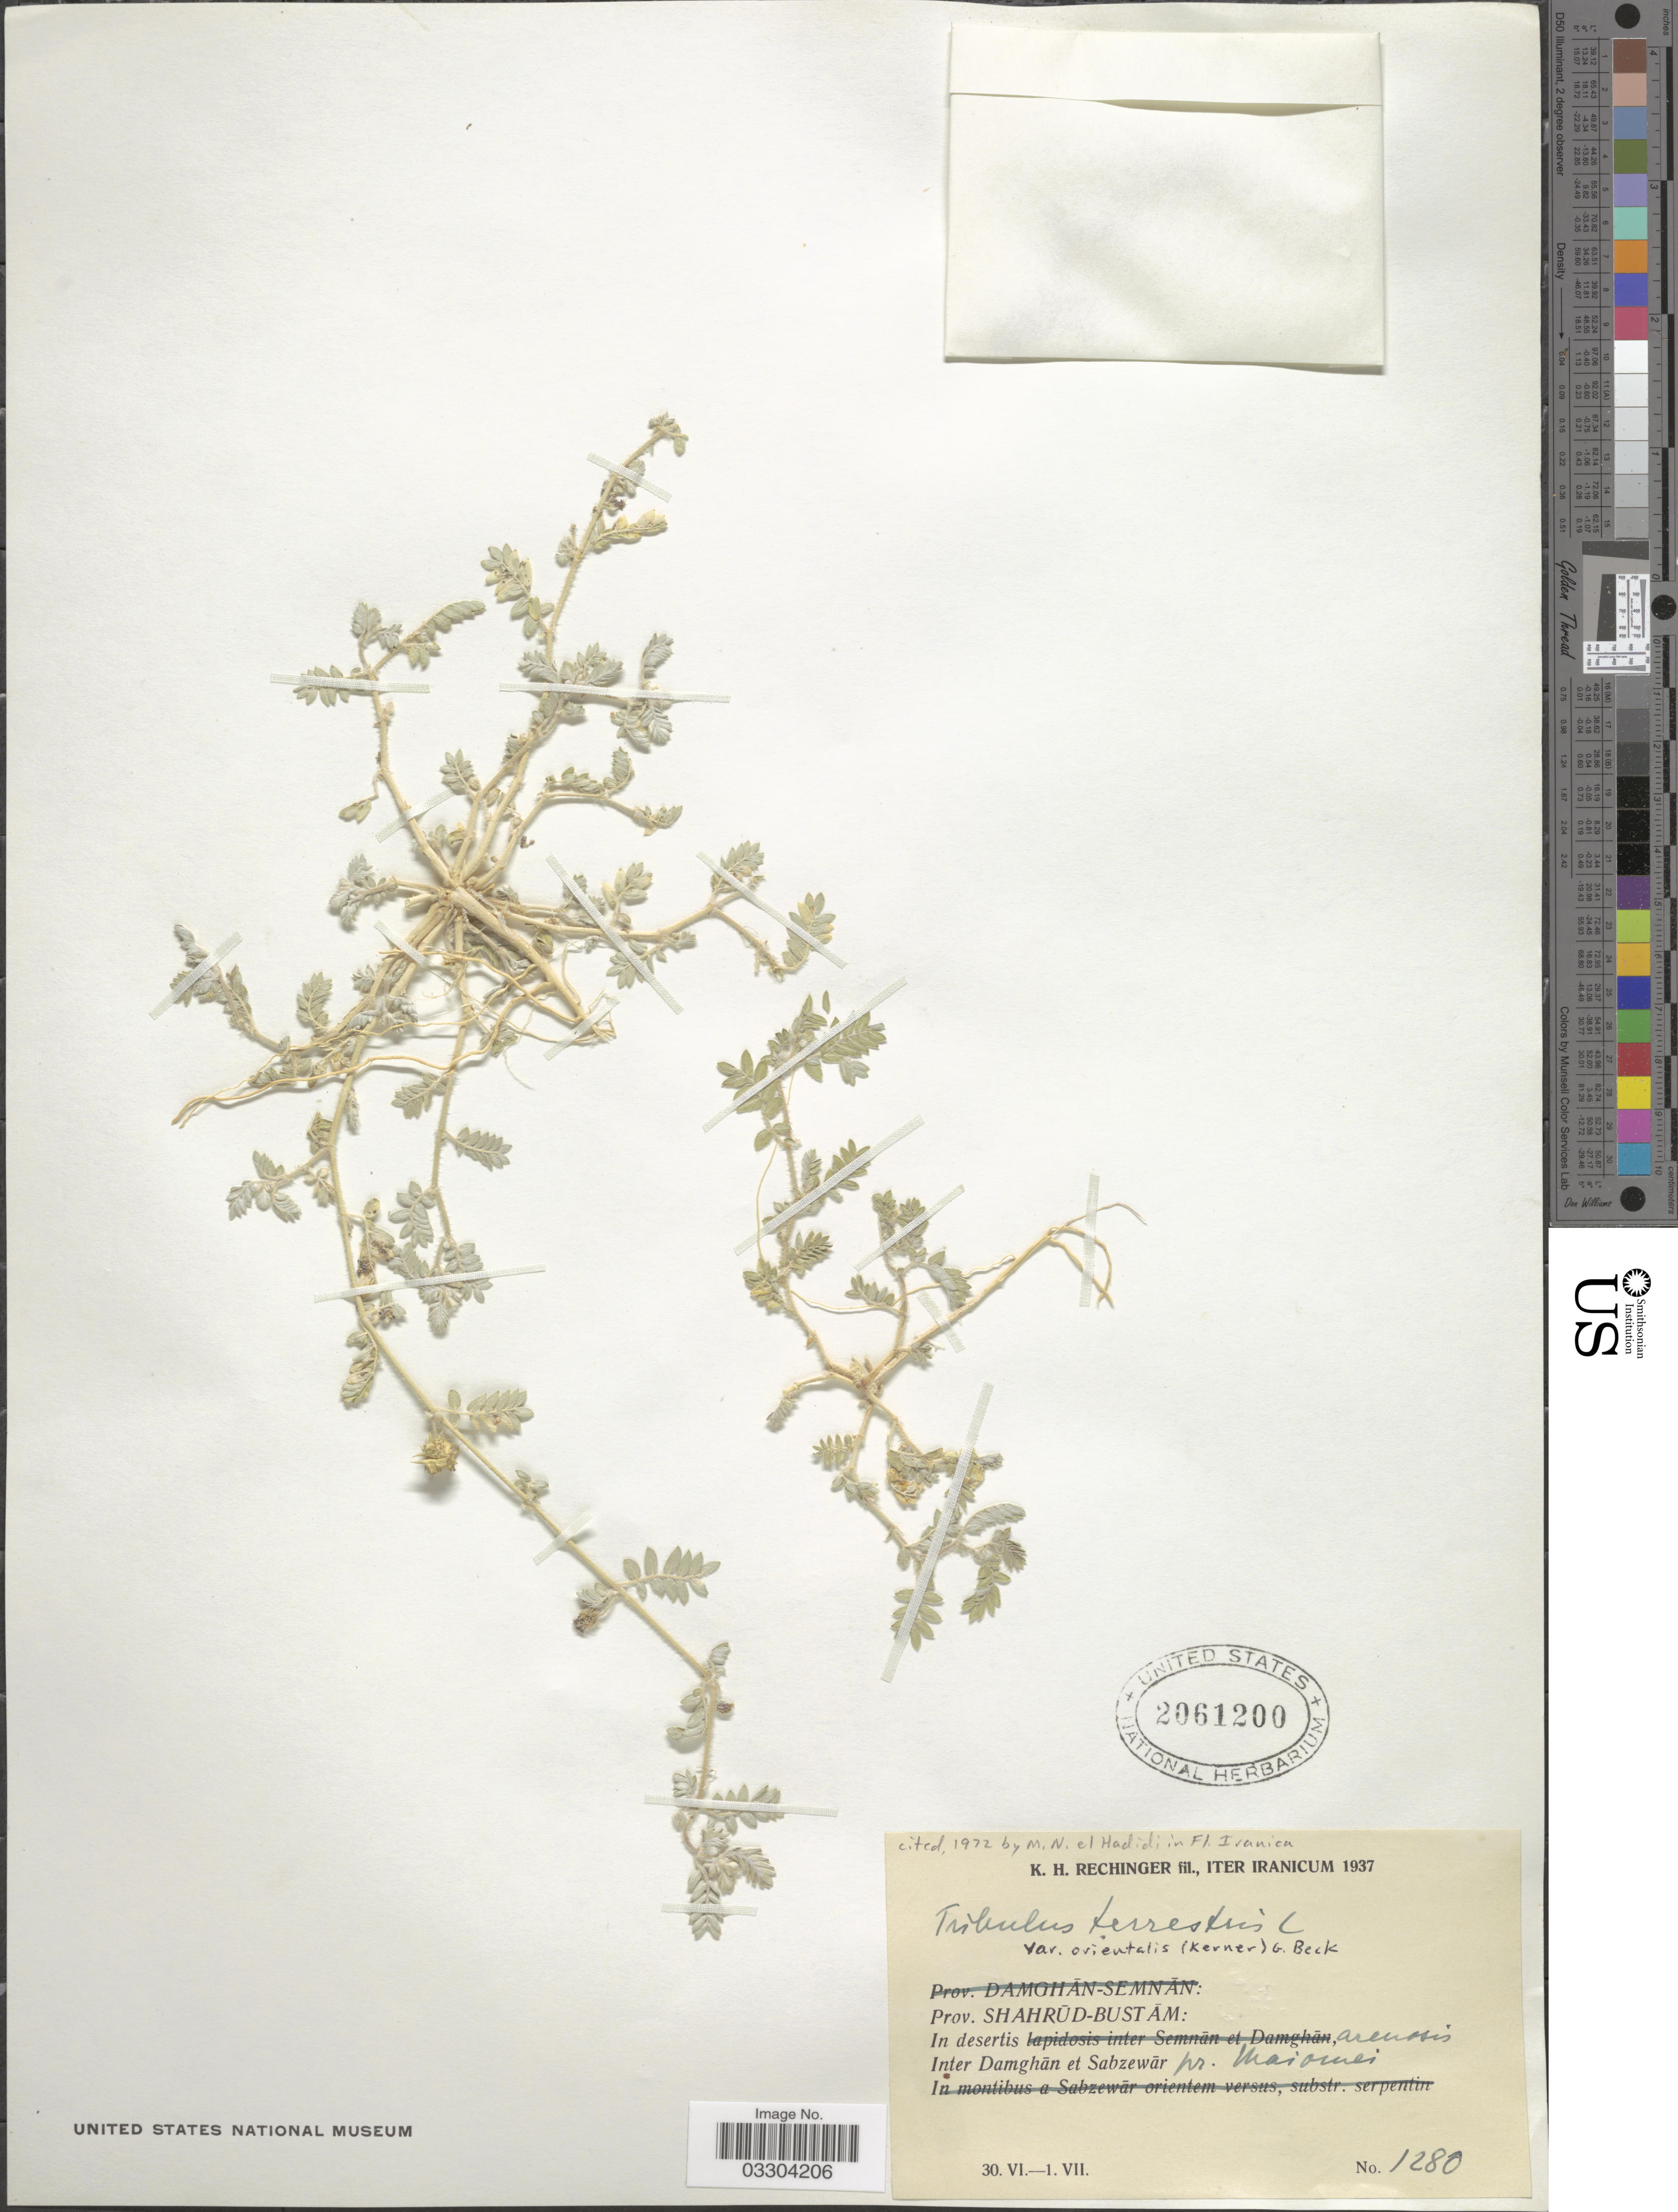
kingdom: Plantae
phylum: Tracheophyta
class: Magnoliopsida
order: Zygophyllales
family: Zygophyllaceae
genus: Tribulus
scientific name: Tribulus terrestris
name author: L.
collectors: K. H. Rechinger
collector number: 1280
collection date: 1937-06-30/1937-07-01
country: Iran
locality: Prov. Shahrüd-Bust Äm: In desertis, arenosis, Inter Damghän et Sabzewär pr. Maiourei [interpreted].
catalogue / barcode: US 2061200